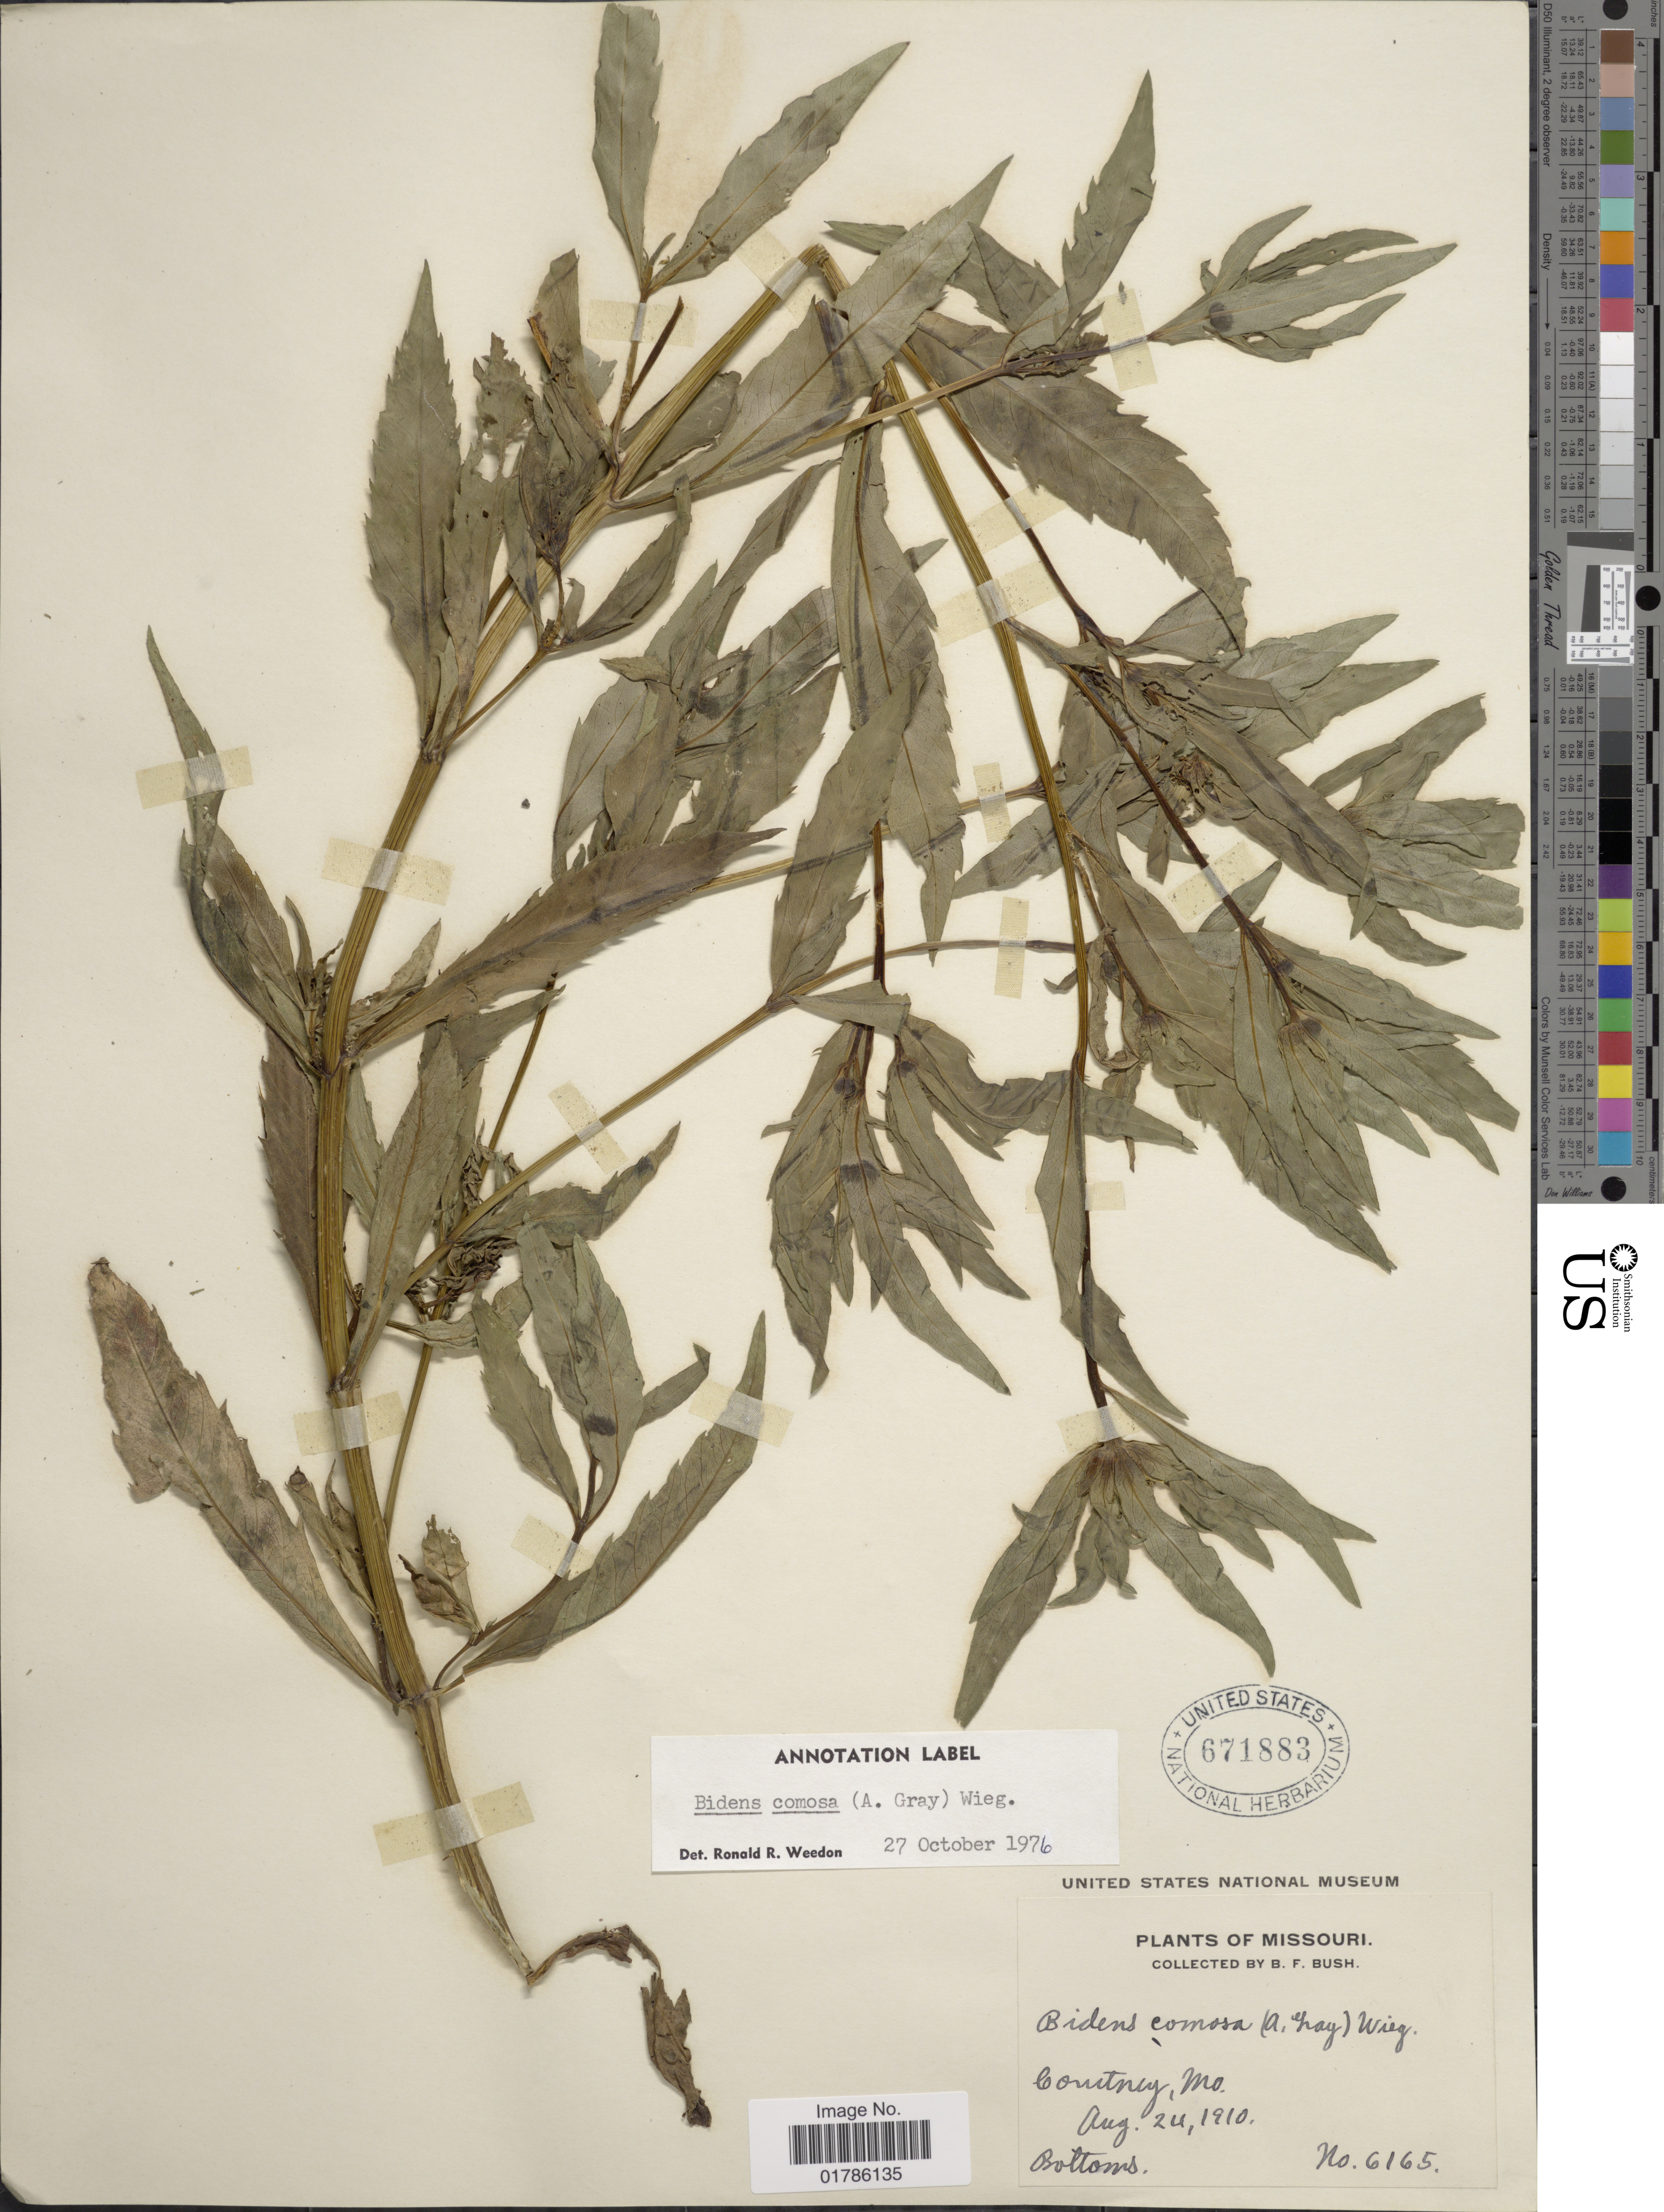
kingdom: Plantae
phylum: Tracheophyta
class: Magnoliopsida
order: Asterales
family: Asteraceae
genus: Bidens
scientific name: Bidens comosa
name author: (A. Gray) Wiegand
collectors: B. F. Bush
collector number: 6165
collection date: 1910-08-24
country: United States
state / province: Missouri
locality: Courtney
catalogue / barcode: US 67188